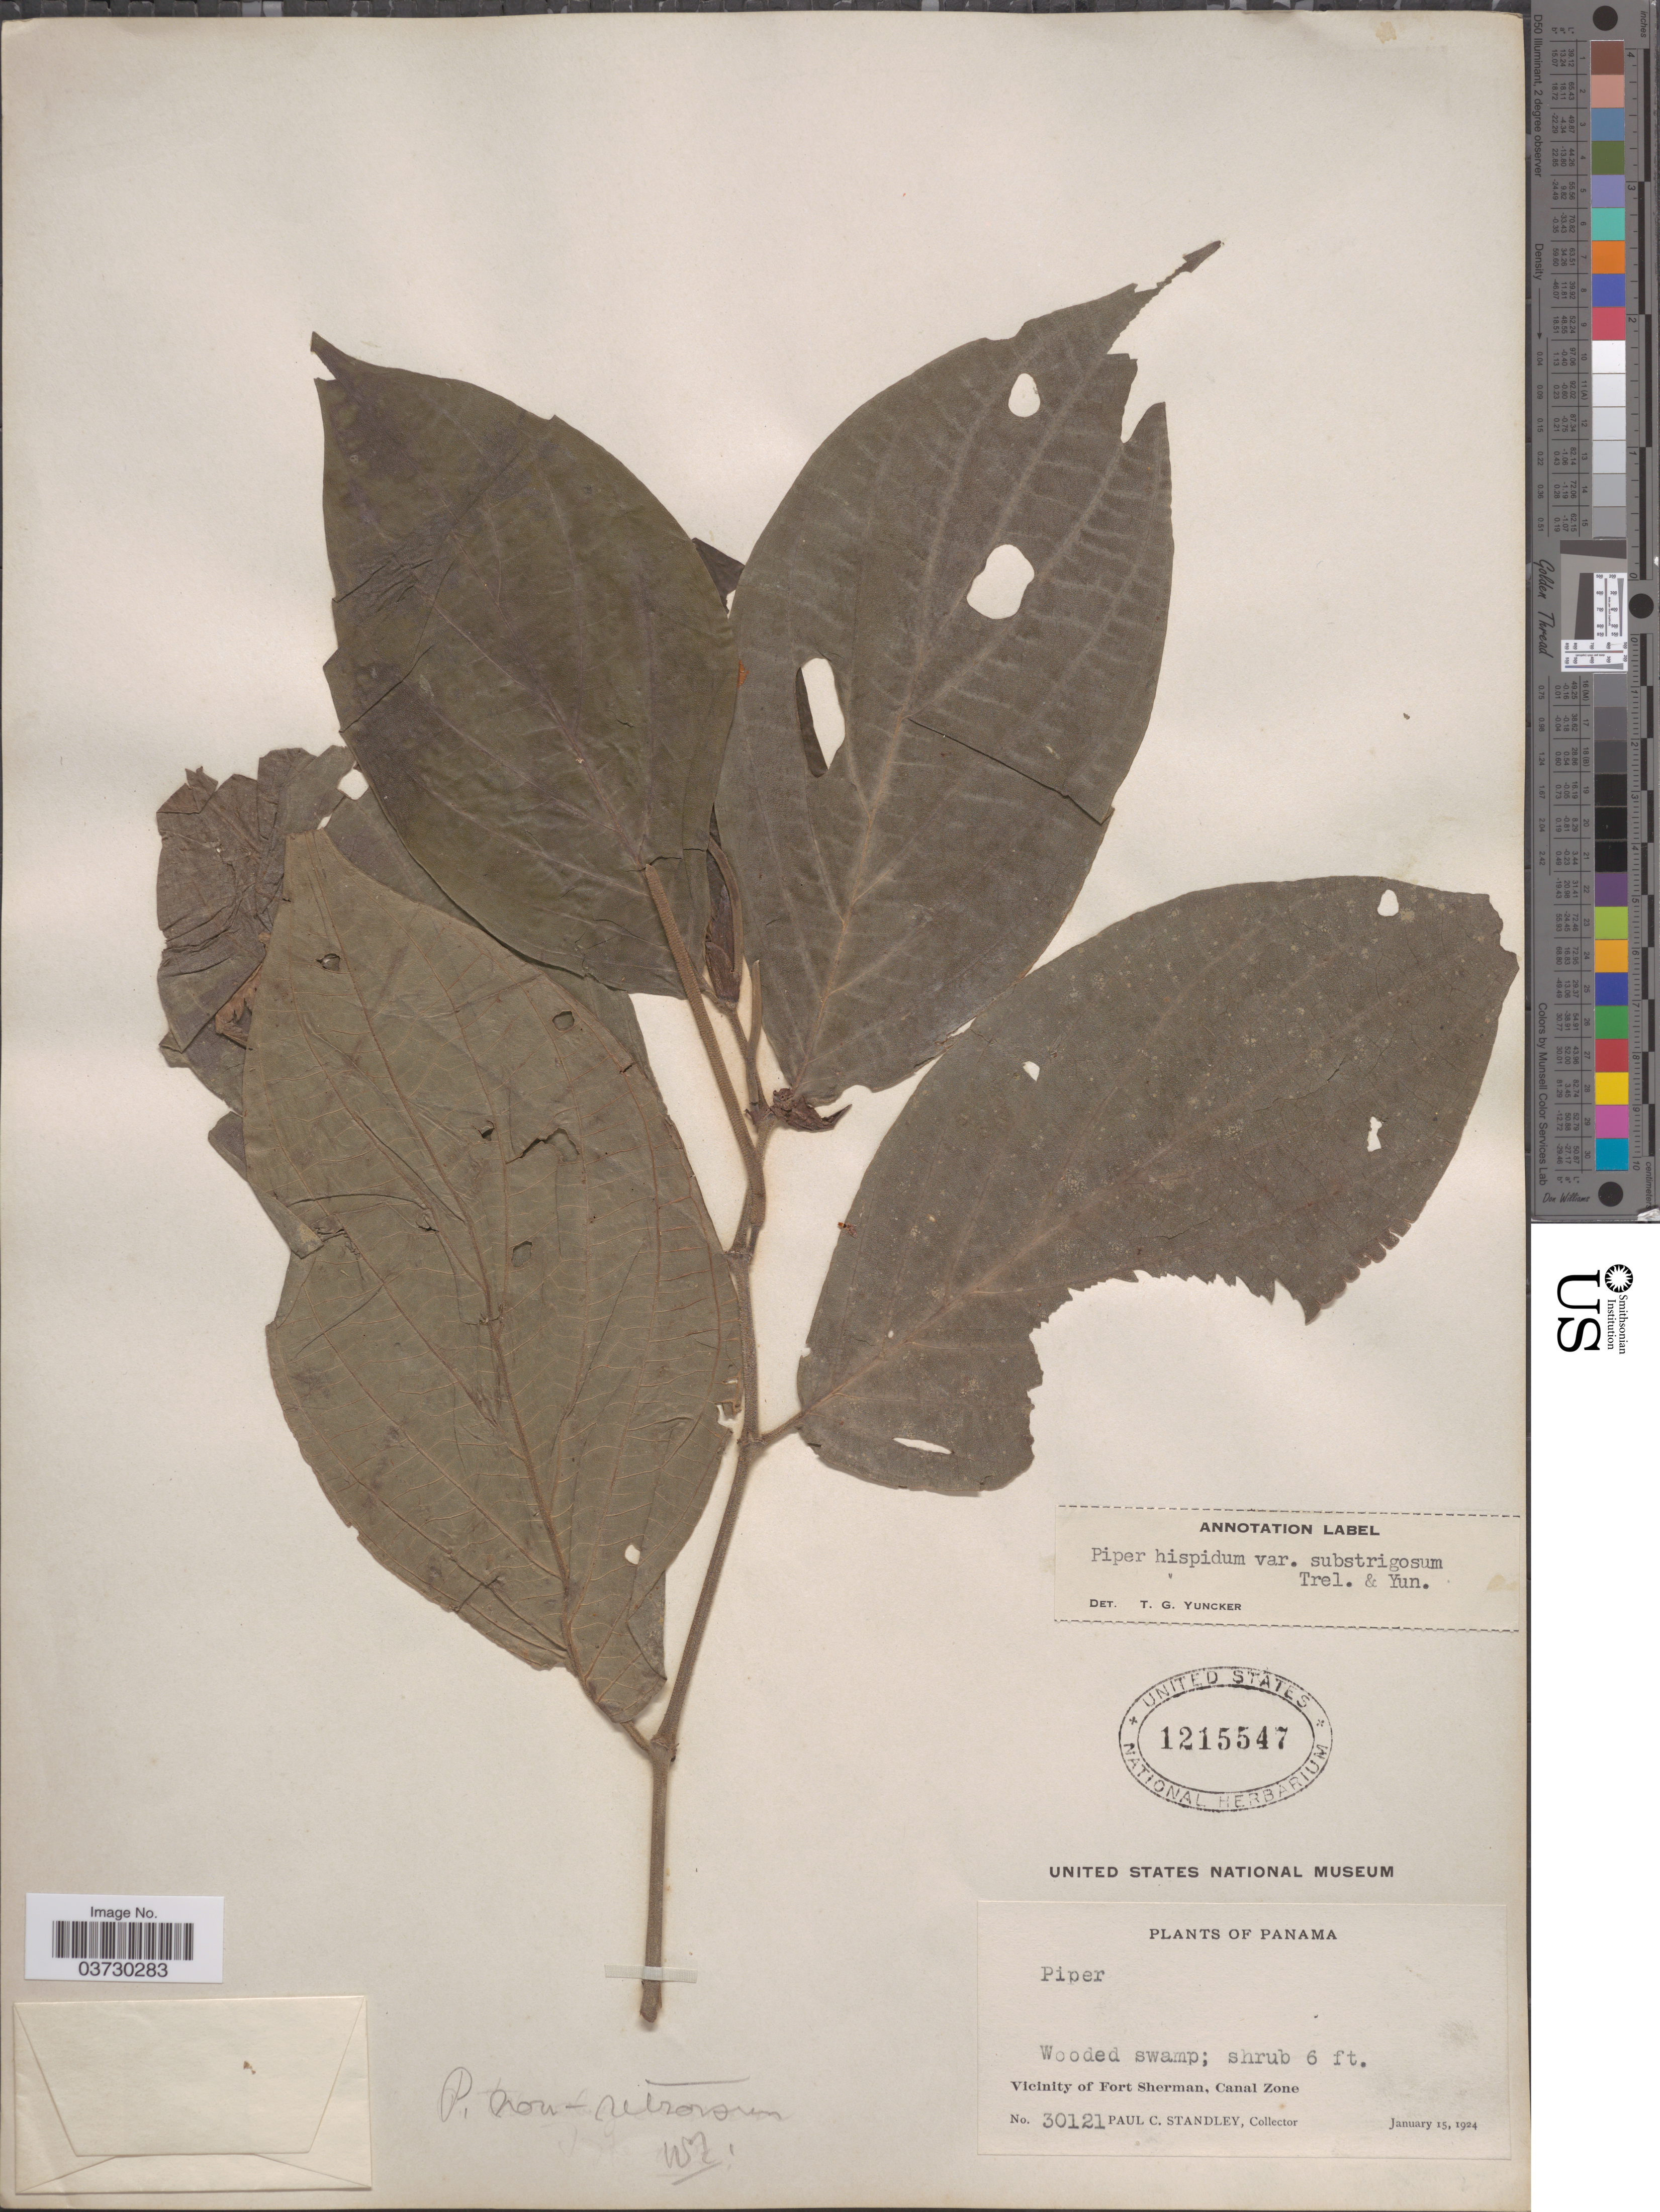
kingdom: Plantae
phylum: Tracheophyta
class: Magnoliopsida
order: Piperales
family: Piperaceae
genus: Piper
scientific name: Piper hispidum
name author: Sw.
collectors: P. C. Standley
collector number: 30121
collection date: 1924-01-15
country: Panama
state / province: Colón / Panamá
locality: Vicinity of Fort Sherman, Canal Zone.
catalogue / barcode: US 1215547